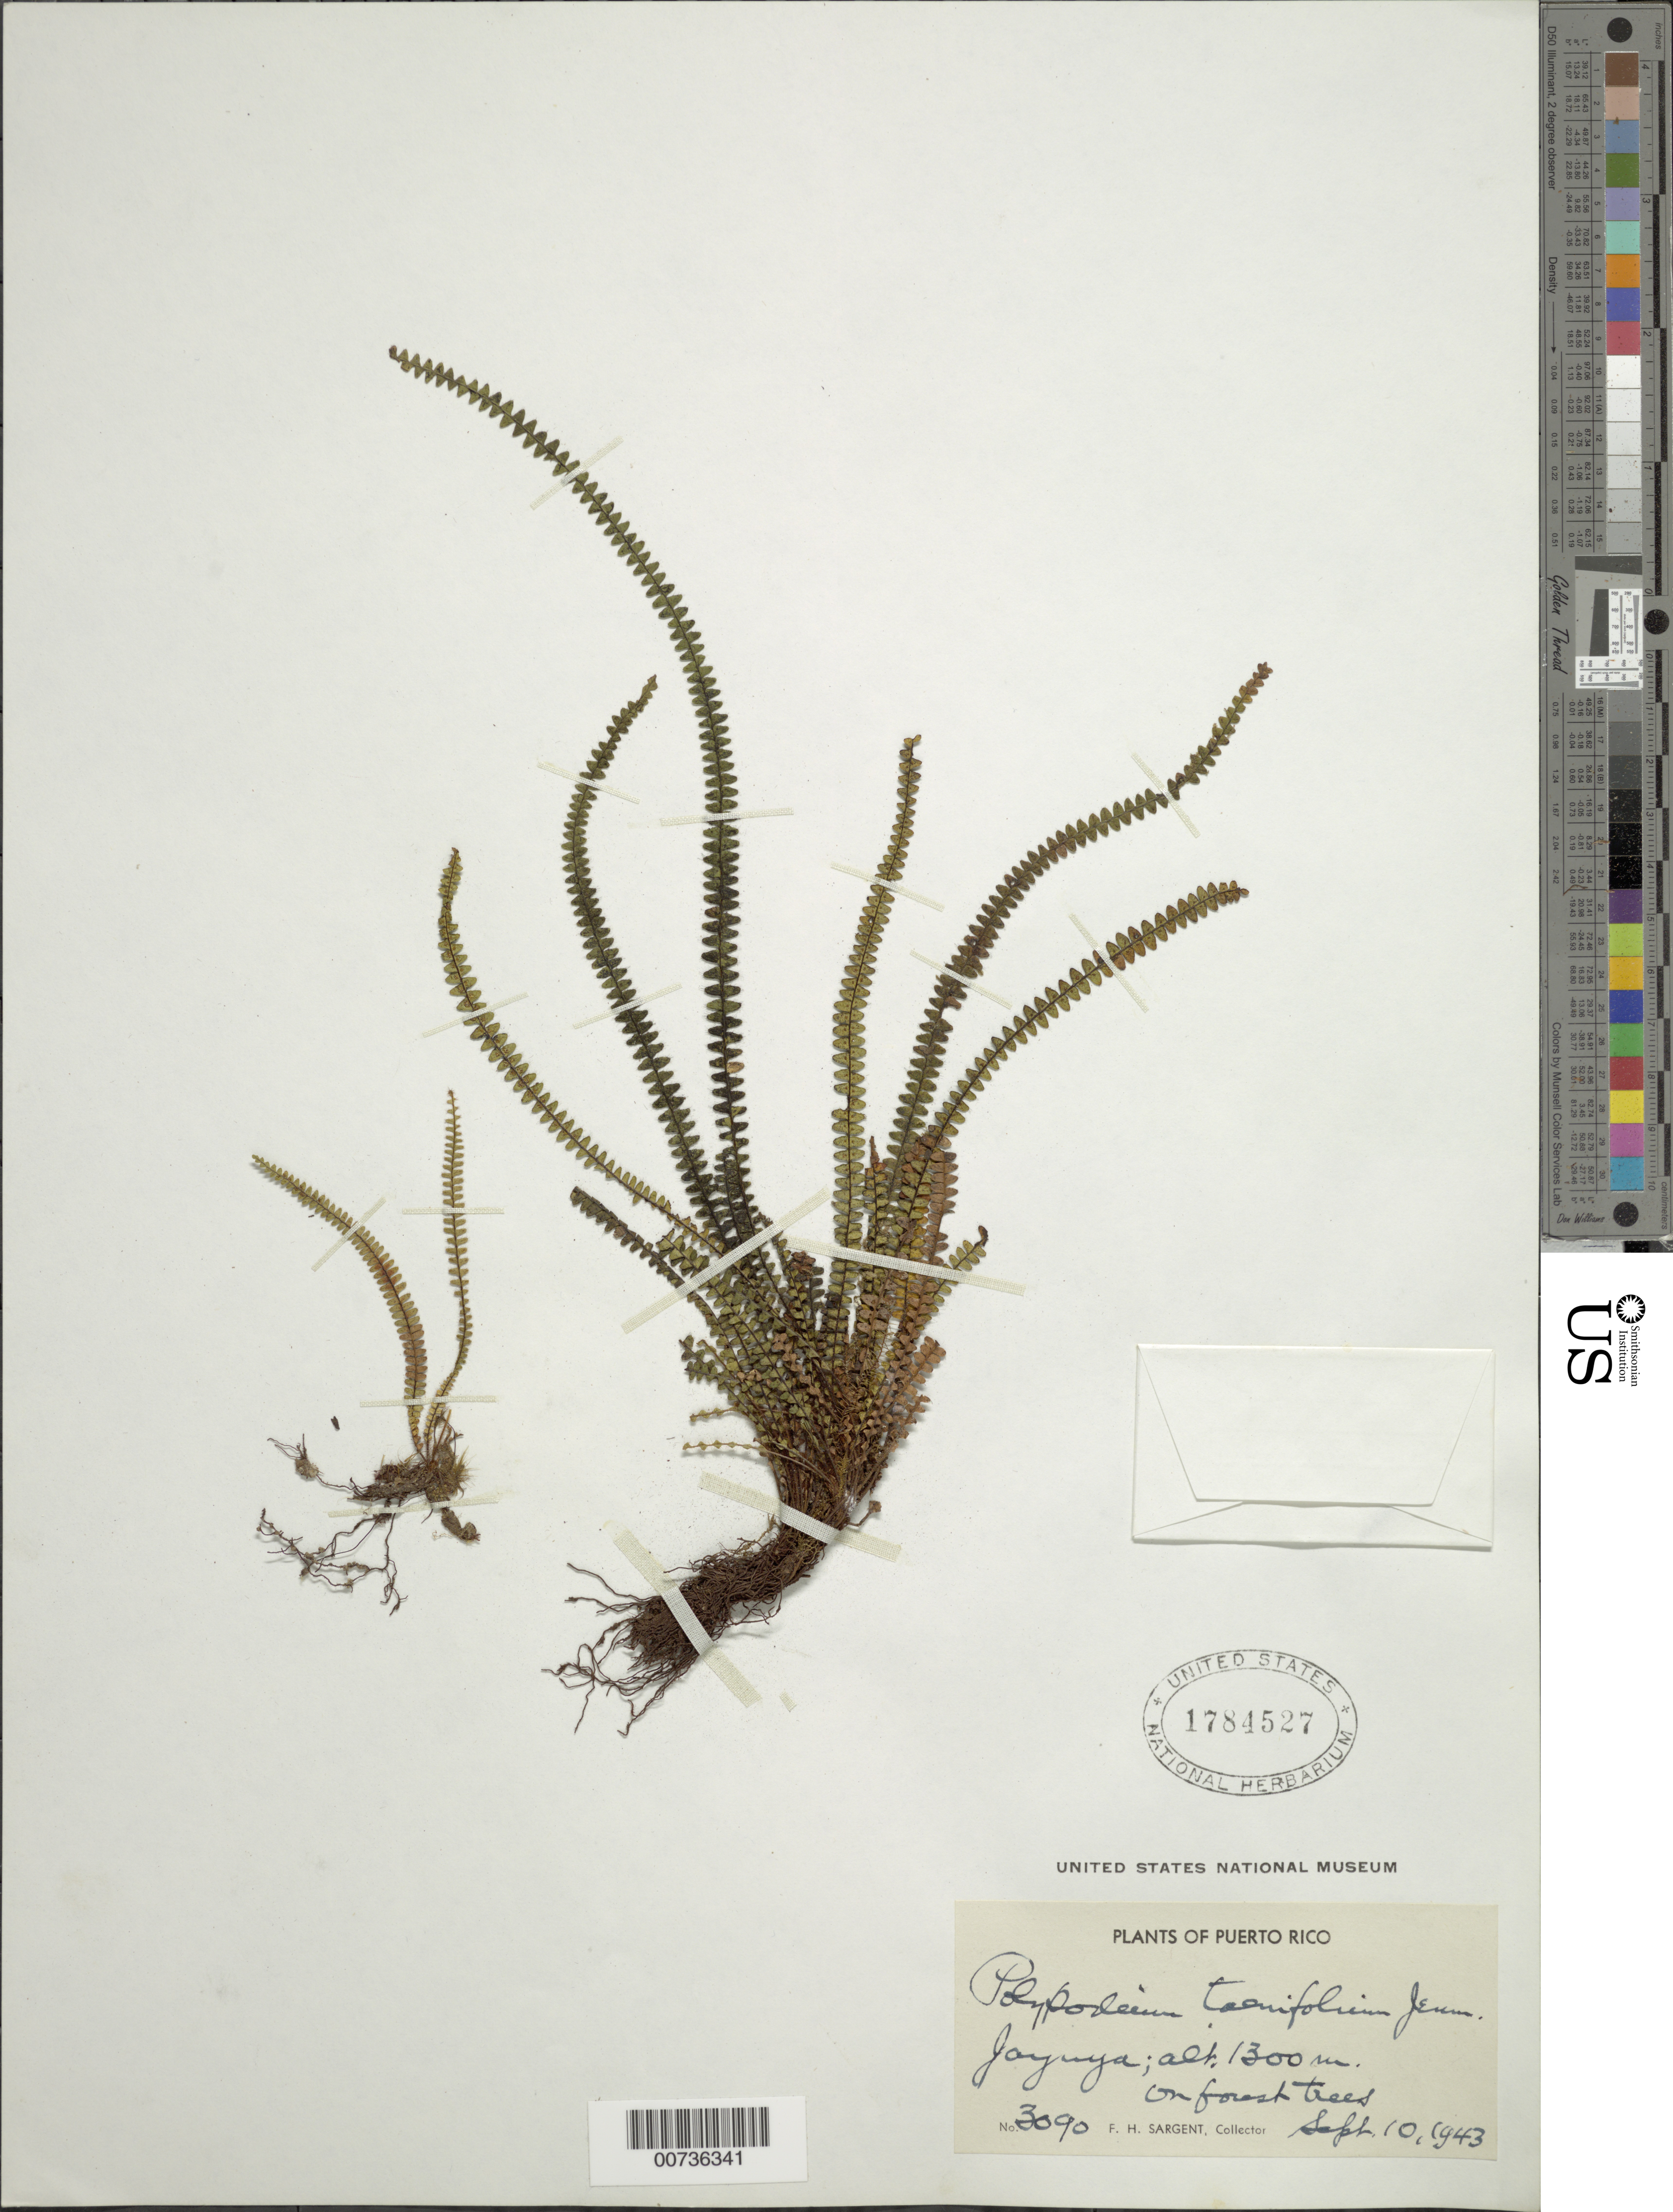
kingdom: Plantae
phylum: Tracheophyta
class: Polypodiopsida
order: Polypodiales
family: Polypodiaceae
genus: Moranopteris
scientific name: Moranopteris taenifolia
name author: (Jenman) R. Y. Hirai & J. Prado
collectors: F. H. Sargent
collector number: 3090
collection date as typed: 10 Sep 1943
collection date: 1943-09-10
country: Puerto Rico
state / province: Jayuya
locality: Yayuya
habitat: On forest trees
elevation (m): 1300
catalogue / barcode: US 1784527